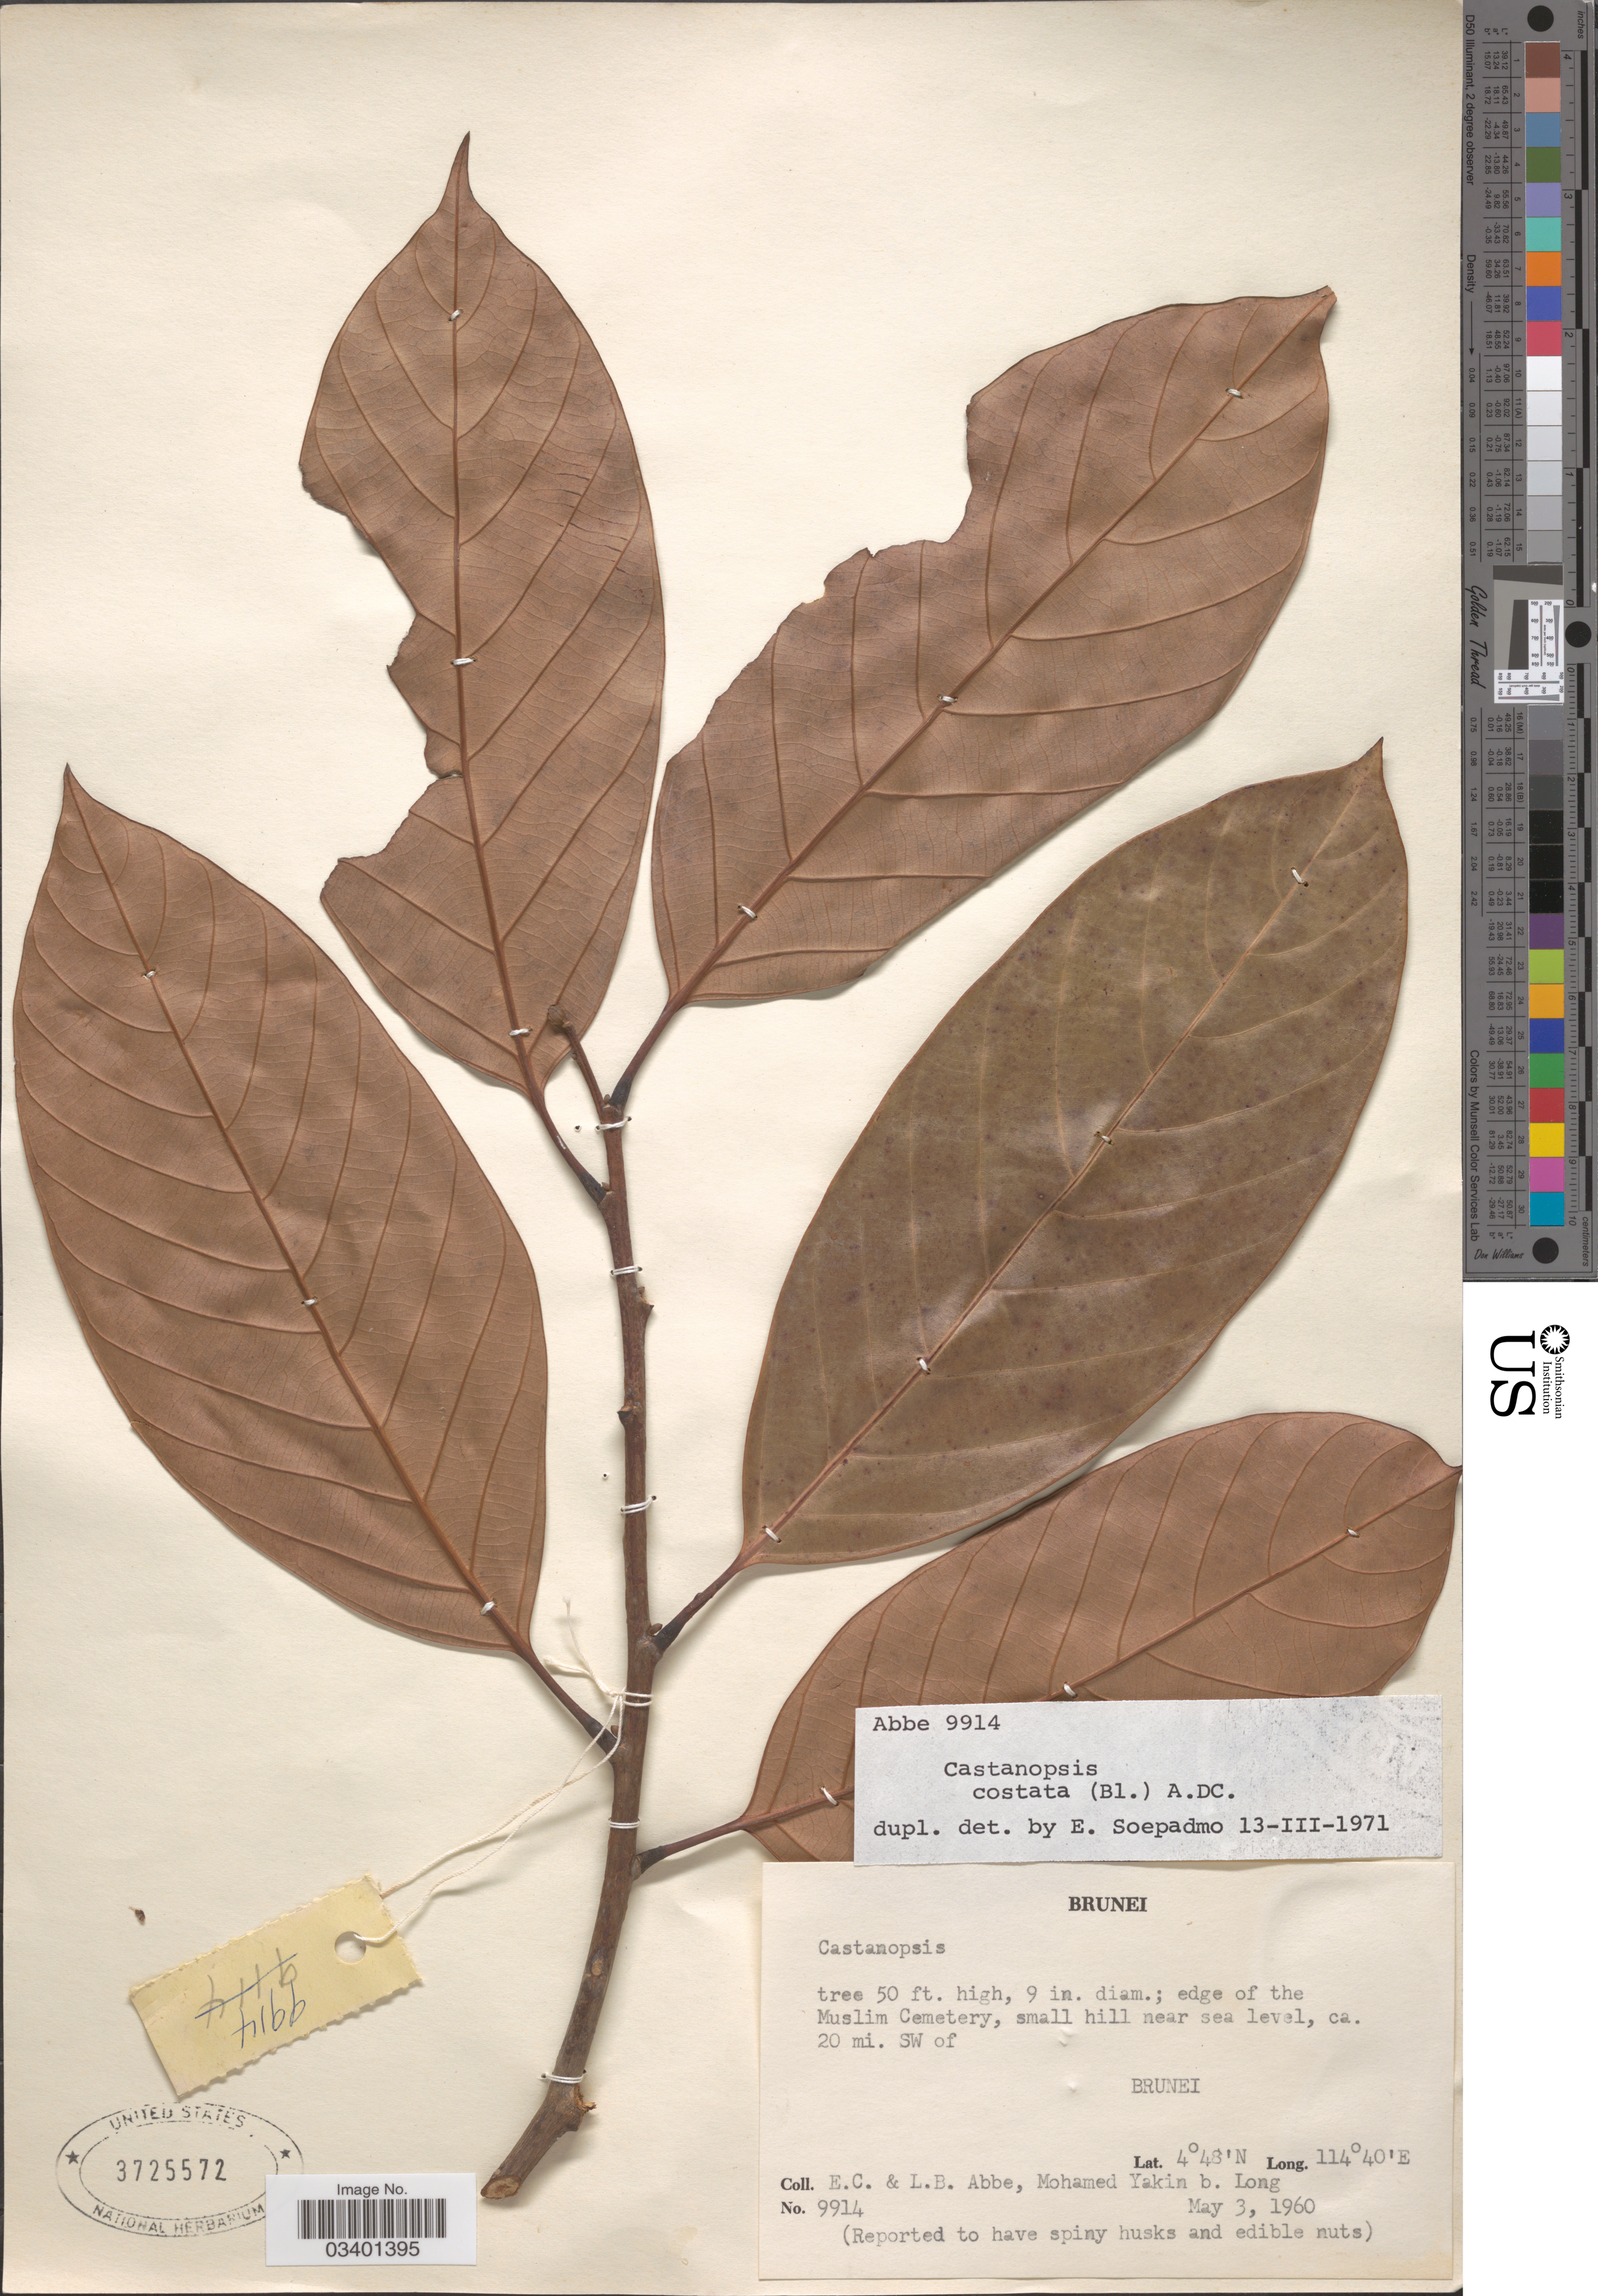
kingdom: Plantae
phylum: Tracheophyta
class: Magnoliopsida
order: Fagales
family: Fagaceae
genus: Castanopsis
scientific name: Castanopsis costata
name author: (Blume) A. DC.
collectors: E. C. Abbe, L. B. Abbe & M. Yakin b. Long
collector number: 9914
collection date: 1960-05-03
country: Brunei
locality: Brunei. Edge of the Muslim Cemetery, small hill, ca. 20 mi. SW of Brunei.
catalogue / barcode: US 3725572